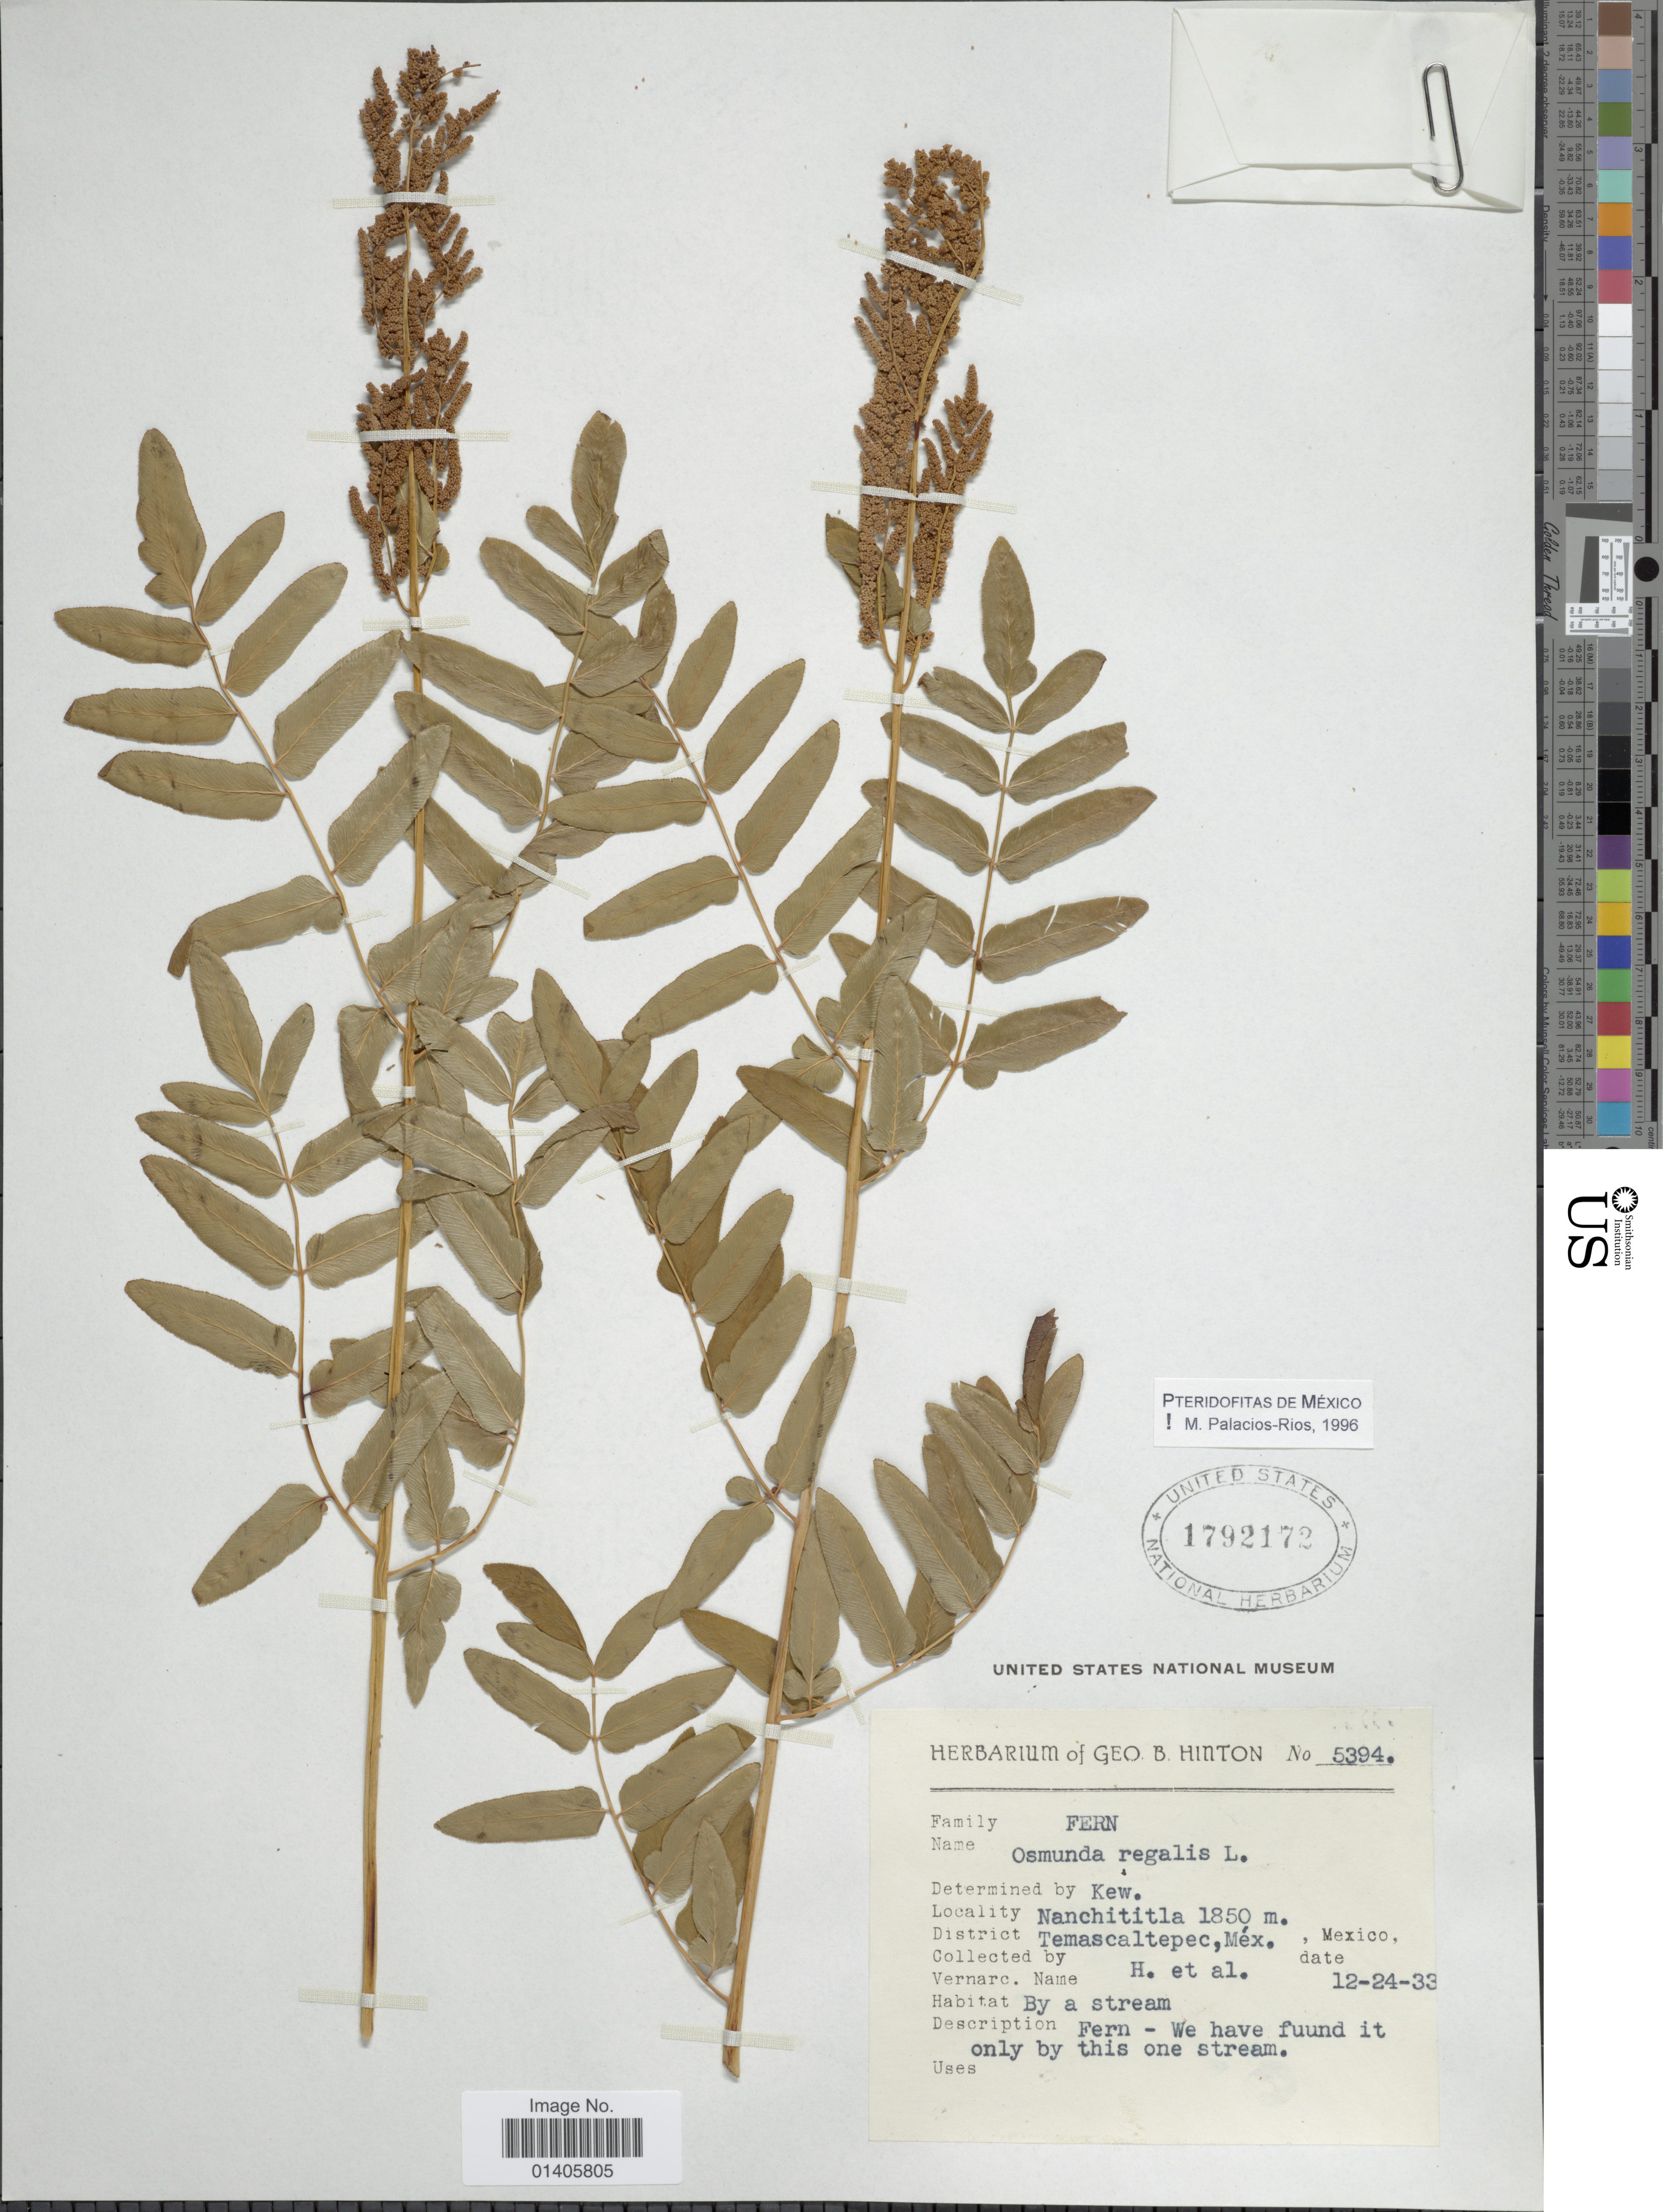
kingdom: Plantae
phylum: Tracheophyta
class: Polypodiopsida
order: Osmundales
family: Osmundaceae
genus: Osmunda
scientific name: Osmunda regalis var. spectabilis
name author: (Willd.) A. Gray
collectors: G. B. Hinton & et al.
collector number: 5394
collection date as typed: Transcribed d/m/y: 24/12/33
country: Mexico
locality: Nanchitila, District Temascaltepec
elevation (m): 1850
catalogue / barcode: US 1792172